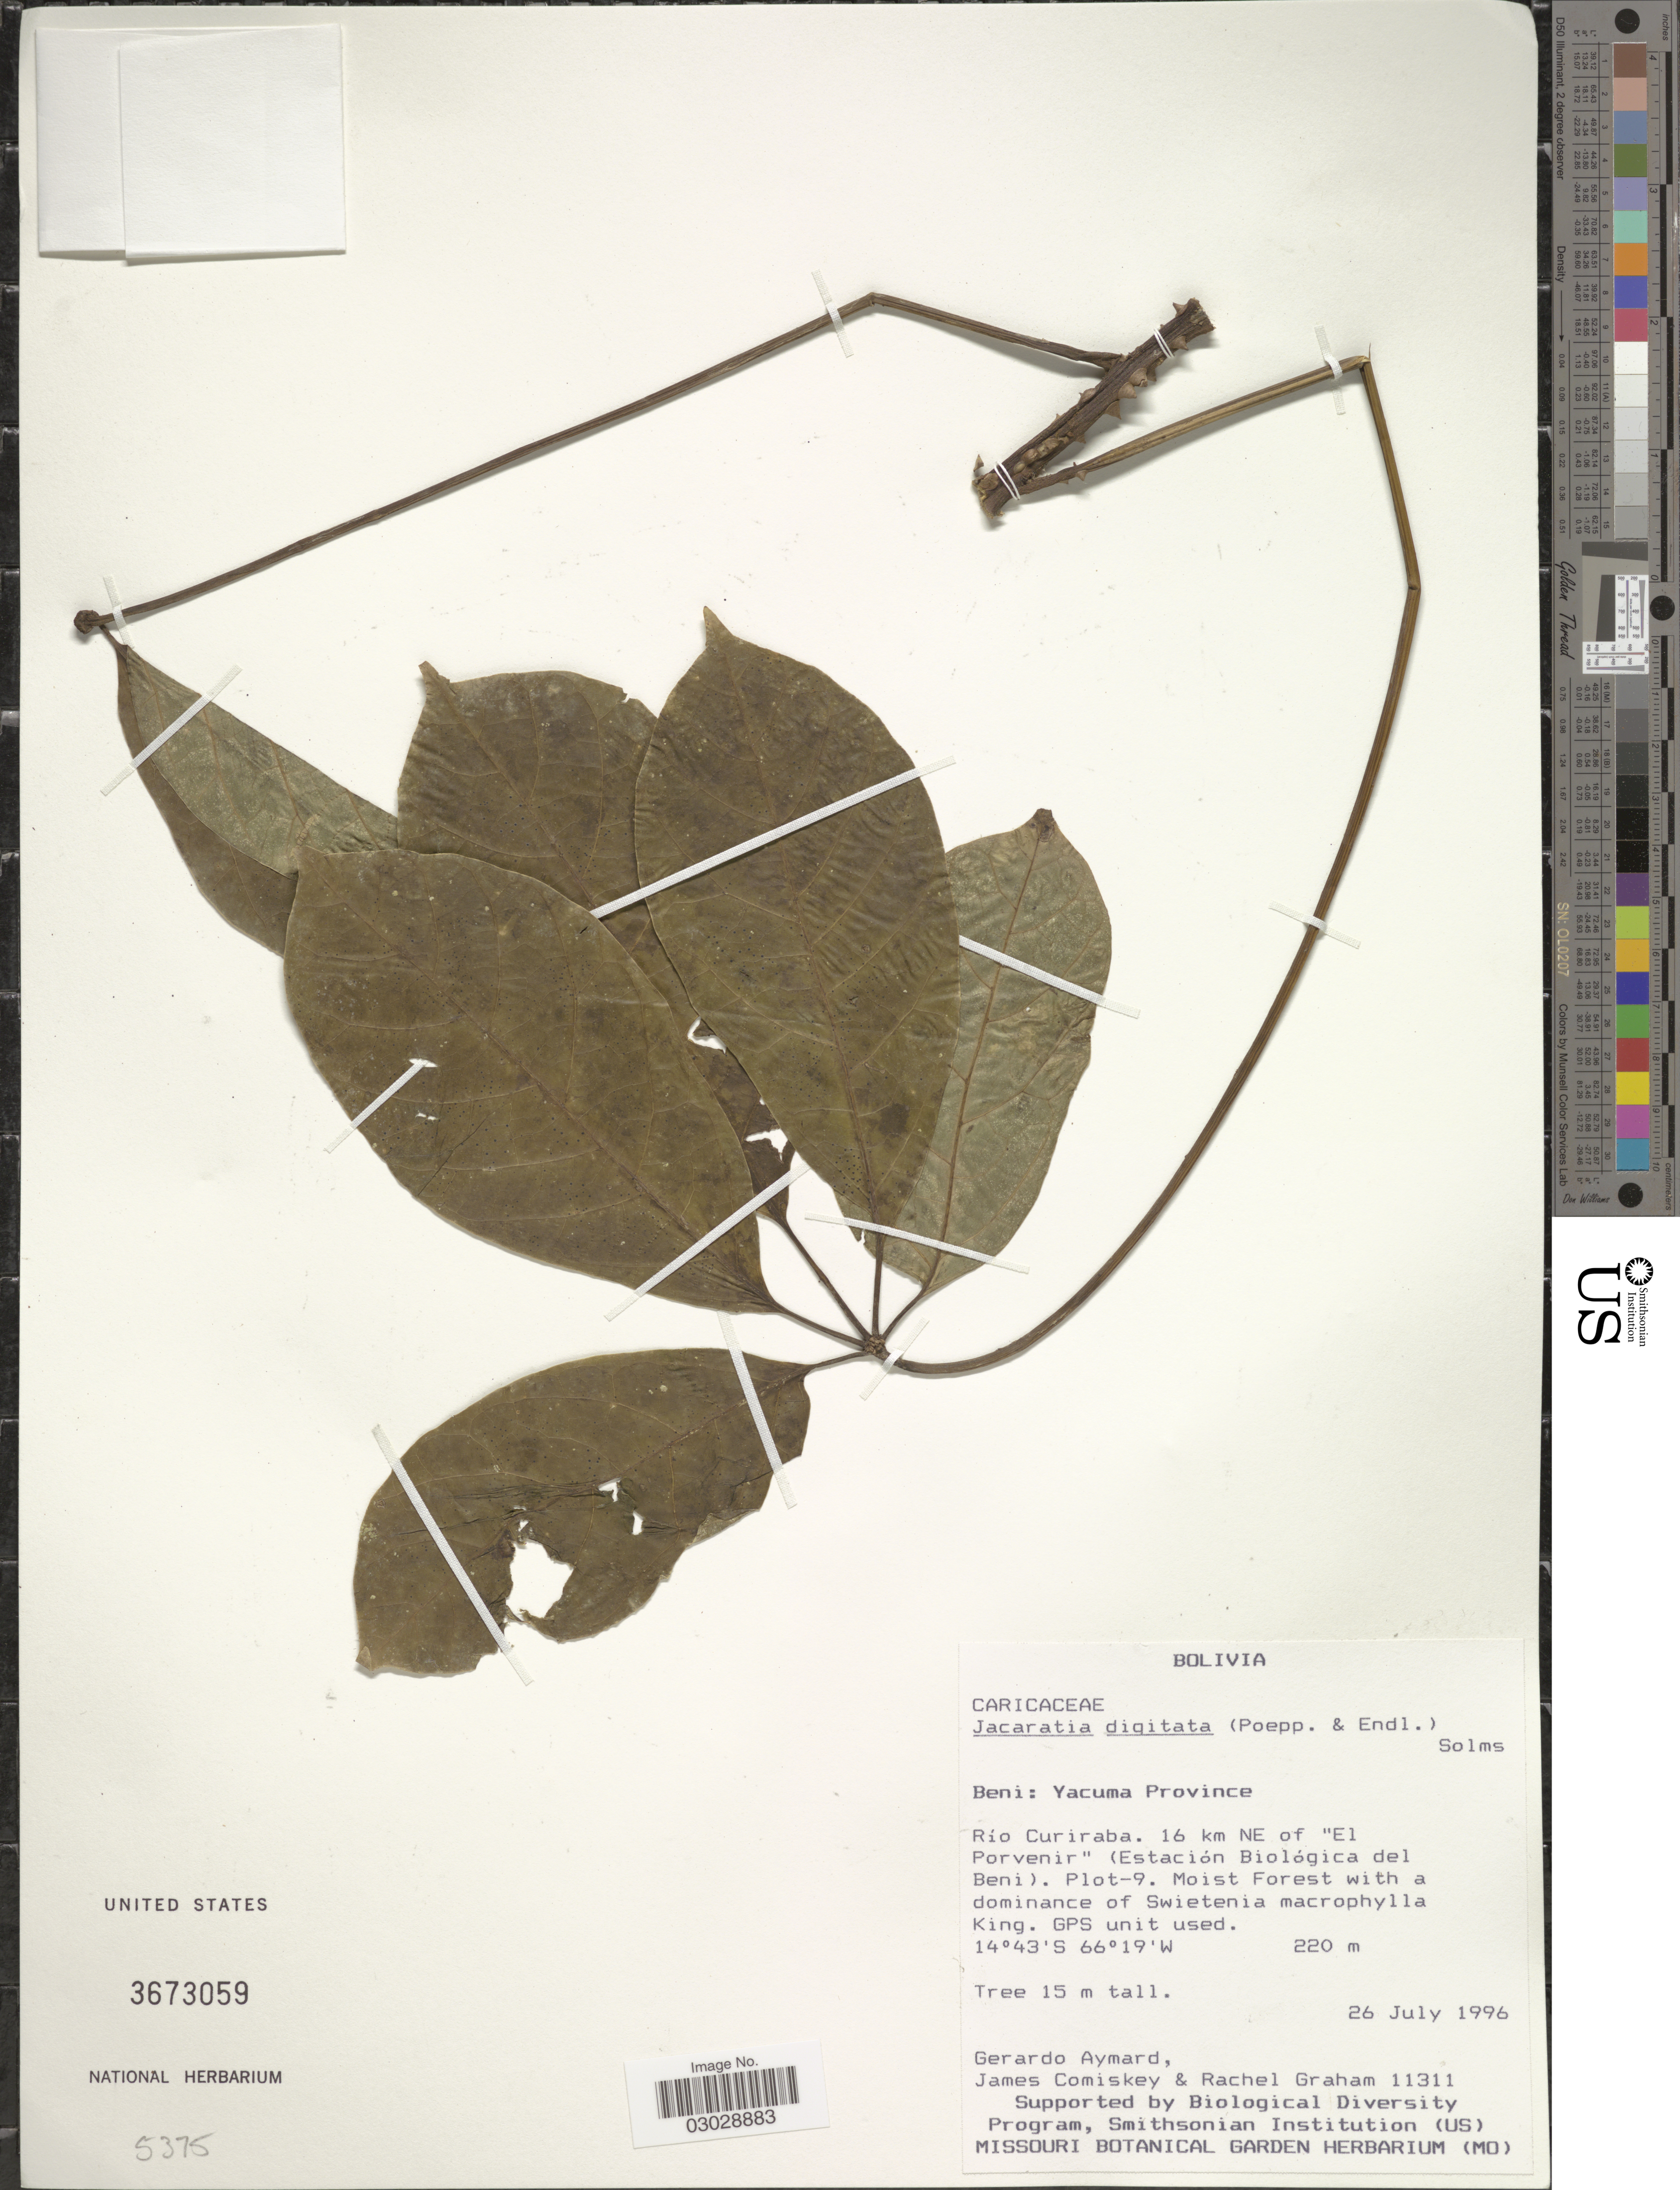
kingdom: Plantae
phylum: Tracheophyta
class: Magnoliopsida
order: Brassicales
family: Caricaceae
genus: Jacaratia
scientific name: Jacaratia digitata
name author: (Poepp. & Endl.) Solms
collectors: G. A. Aymard, J. A. Comiskey & R. Graham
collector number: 11311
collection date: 1996-07-26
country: Bolivia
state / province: Beni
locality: Yacuma Province. Río Curiraba. 16 km NE of "El Porvenir" (Estación Biológica del Beni). Plot-9.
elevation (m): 220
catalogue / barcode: US 3673059